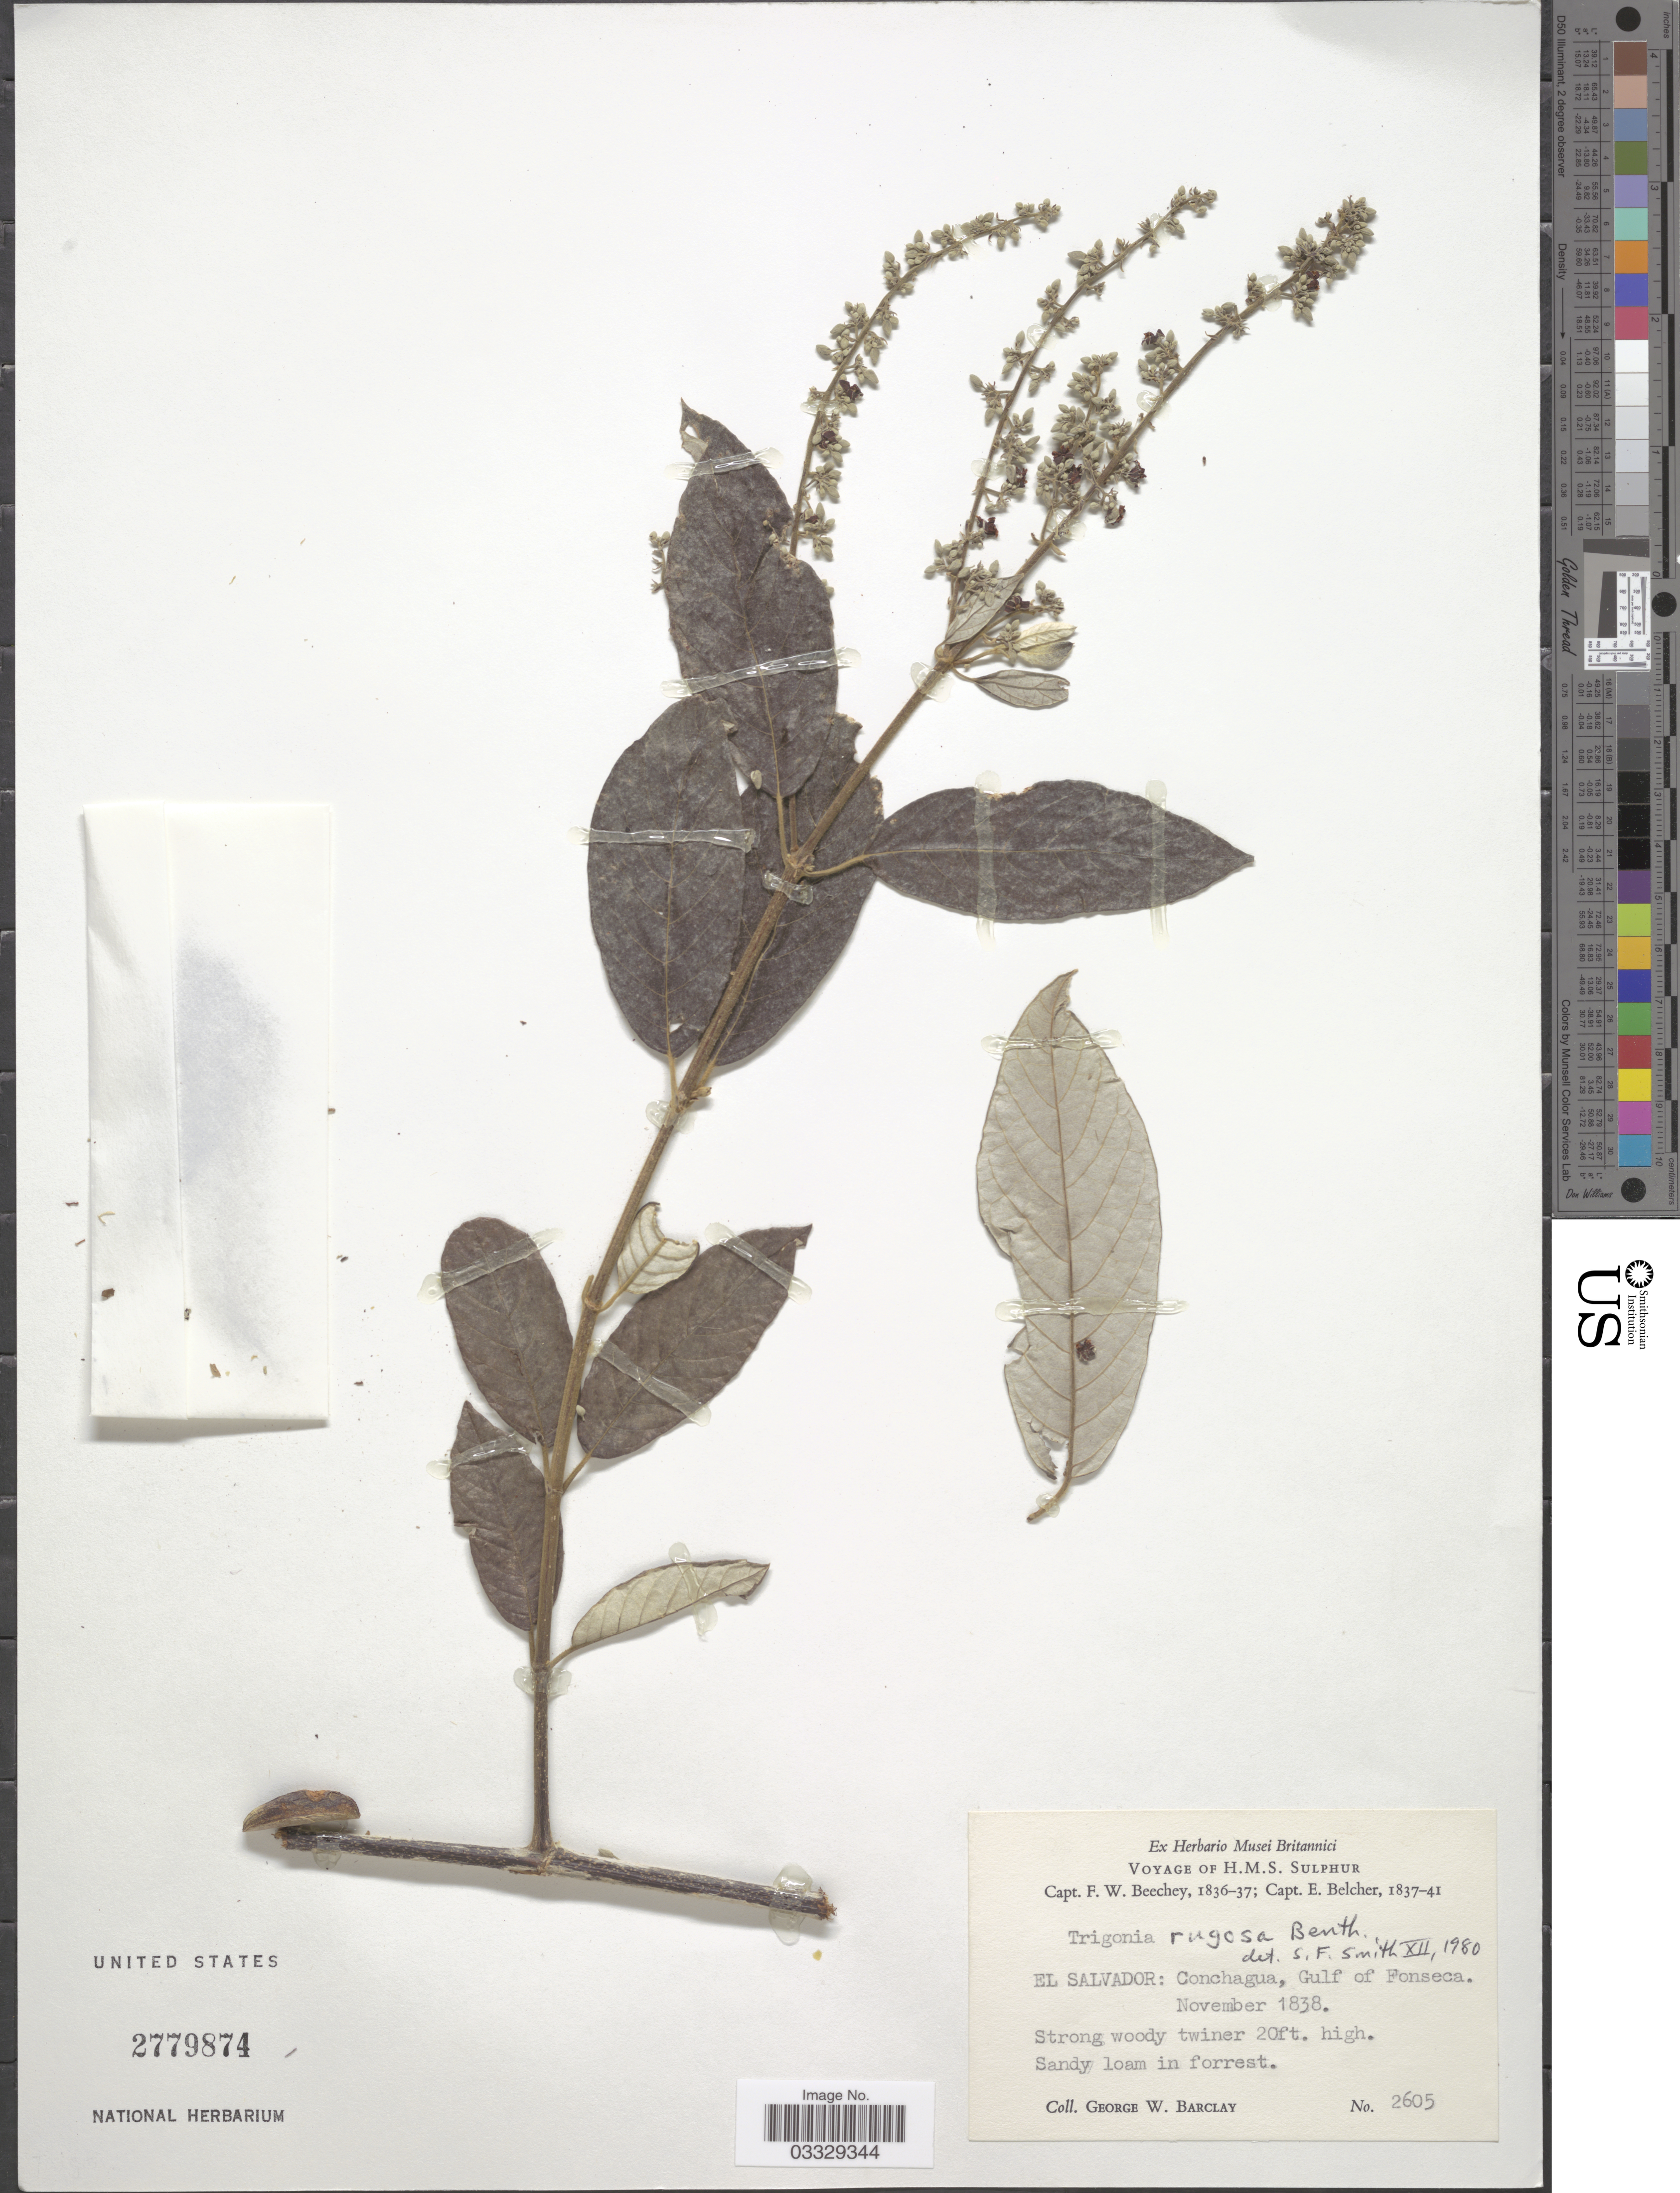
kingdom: Plantae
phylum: Tracheophyta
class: Magnoliopsida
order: Malpighiales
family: Trigoniaceae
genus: Trigonia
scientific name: Trigonia rugosa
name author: Benth.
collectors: G. W. Barclay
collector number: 2605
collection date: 1838-11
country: El Salvador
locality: Conchagua, Gulf of Fonseca.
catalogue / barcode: US 2779874